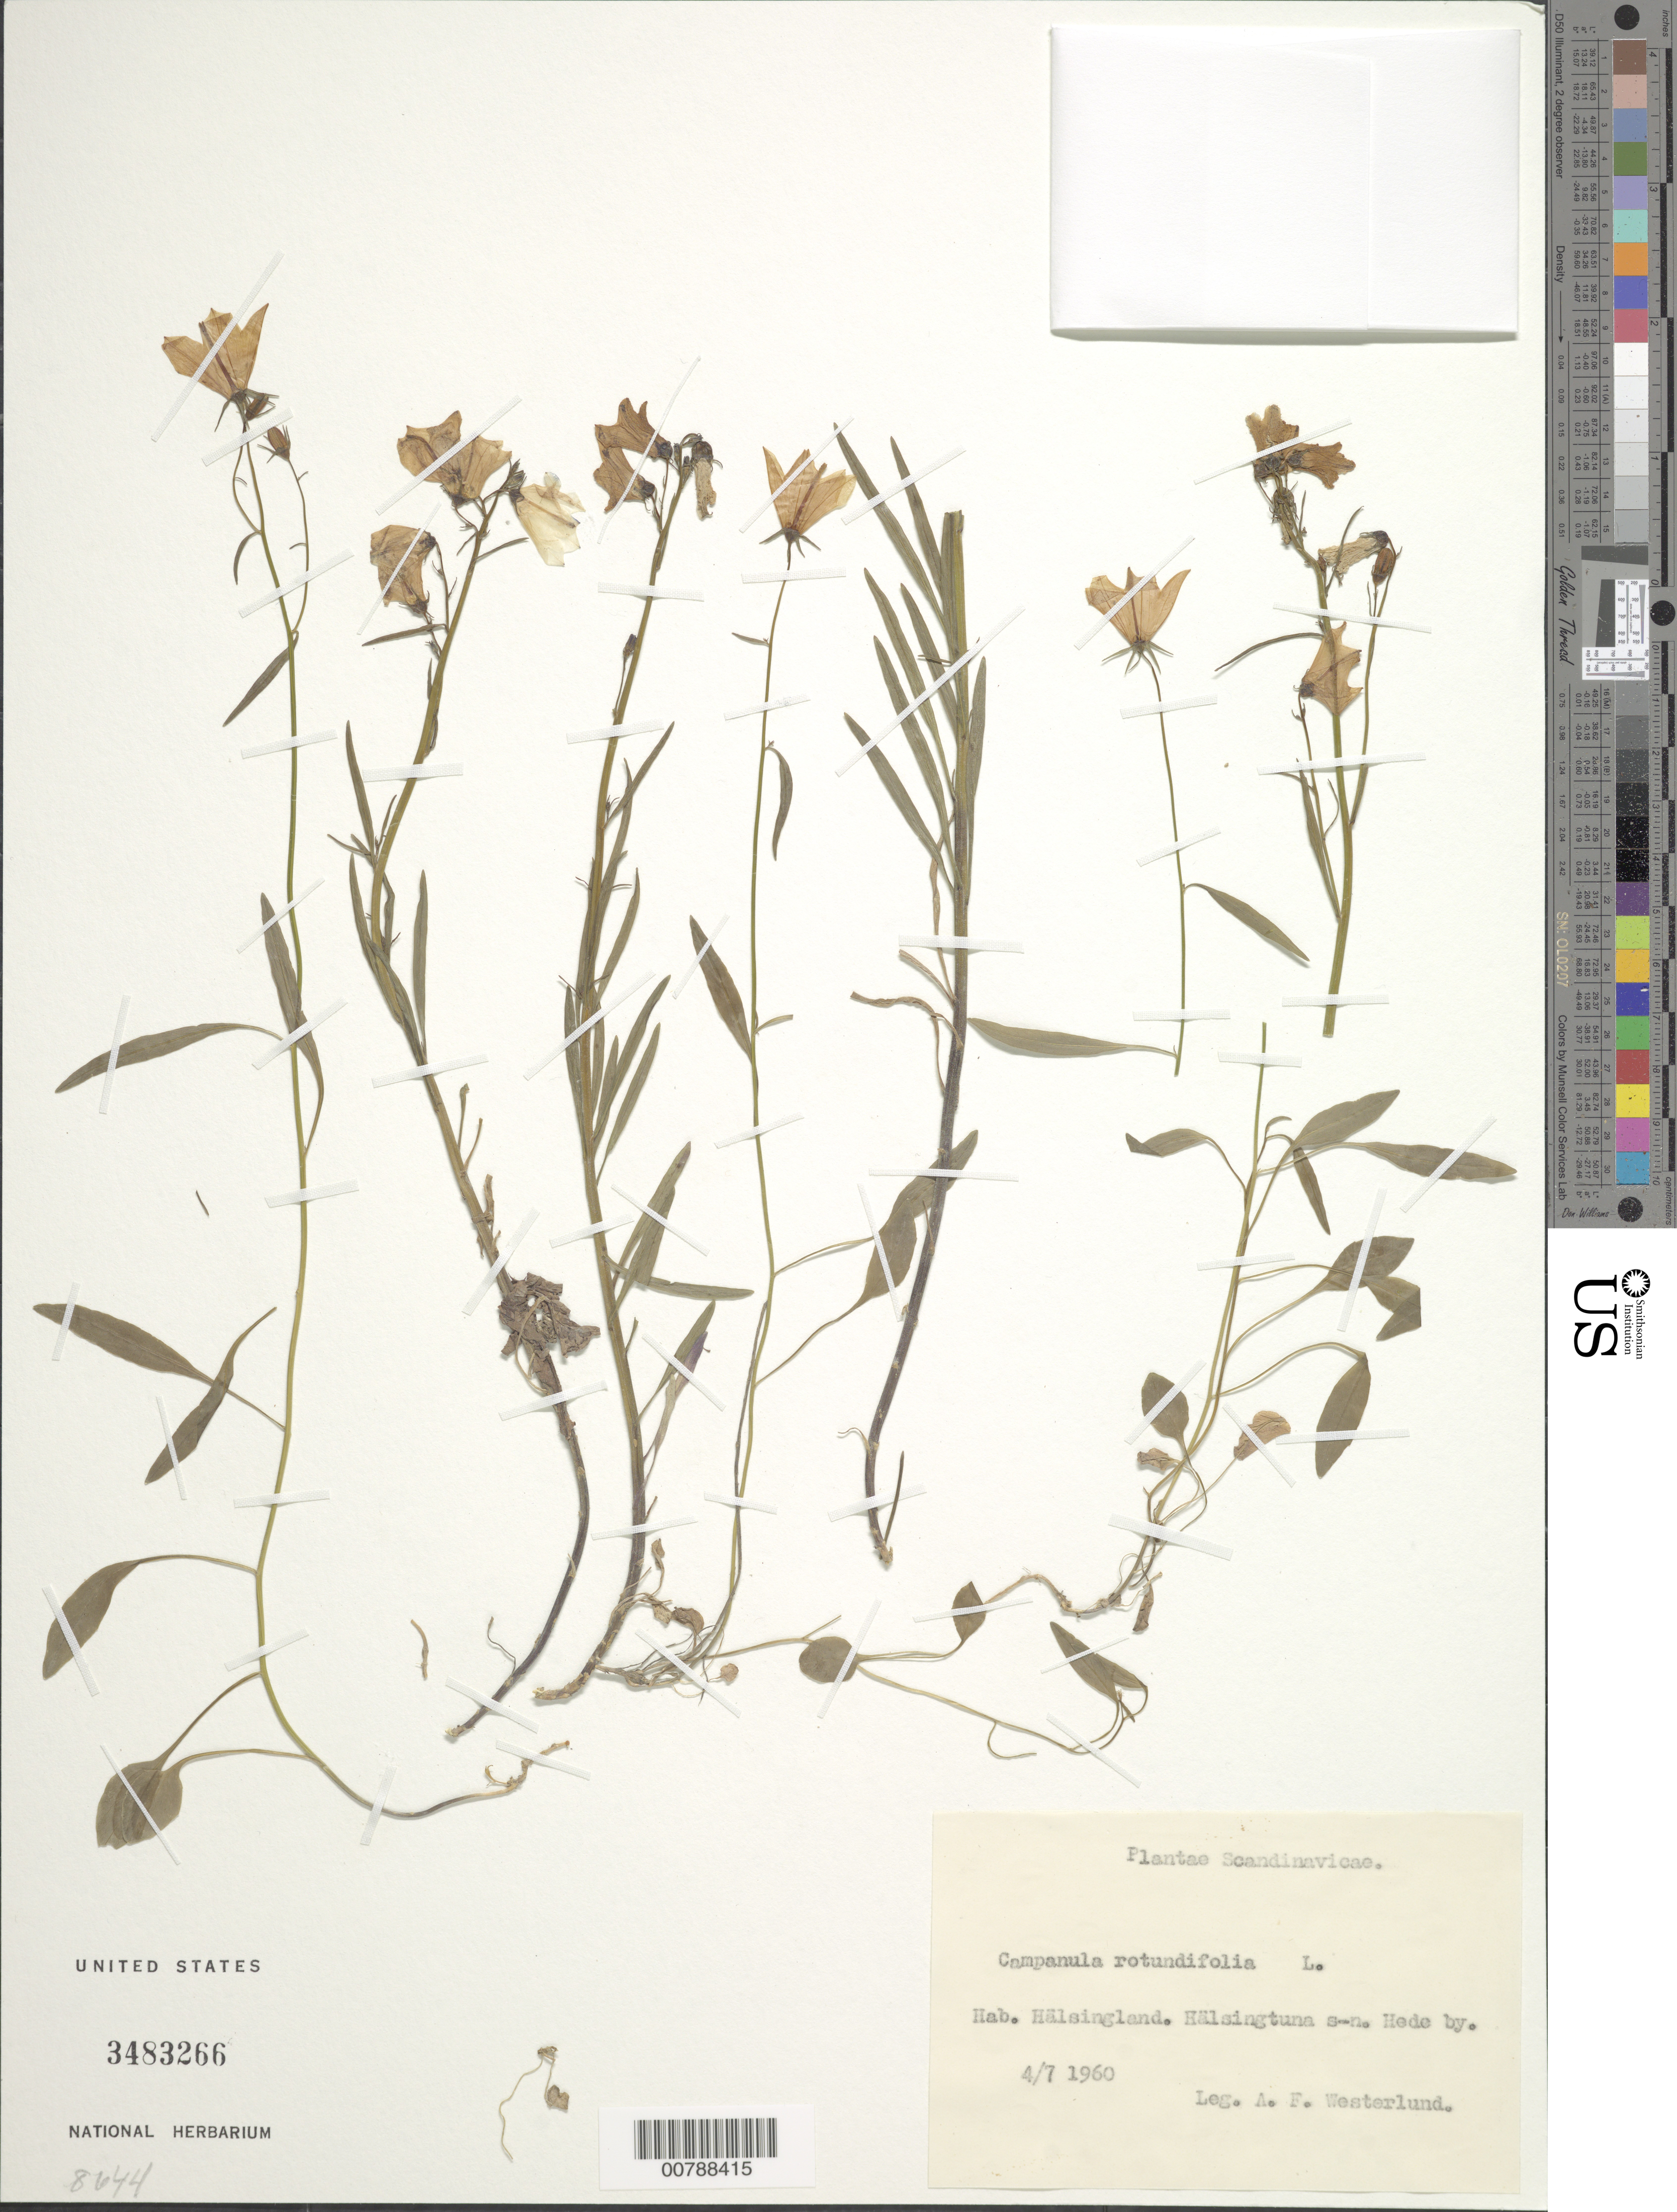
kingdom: Plantae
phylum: Tracheophyta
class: Magnoliopsida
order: Asterales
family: Campanulaceae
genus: Campanula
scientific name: Campanula rotundifolia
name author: L.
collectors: A. Westerlund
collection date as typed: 4/7 1960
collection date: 1960-07-04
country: Sweden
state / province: Gävleborg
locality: Hab. Halsingland. Halsingtuna s-n. Hede by.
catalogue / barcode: US 3483266